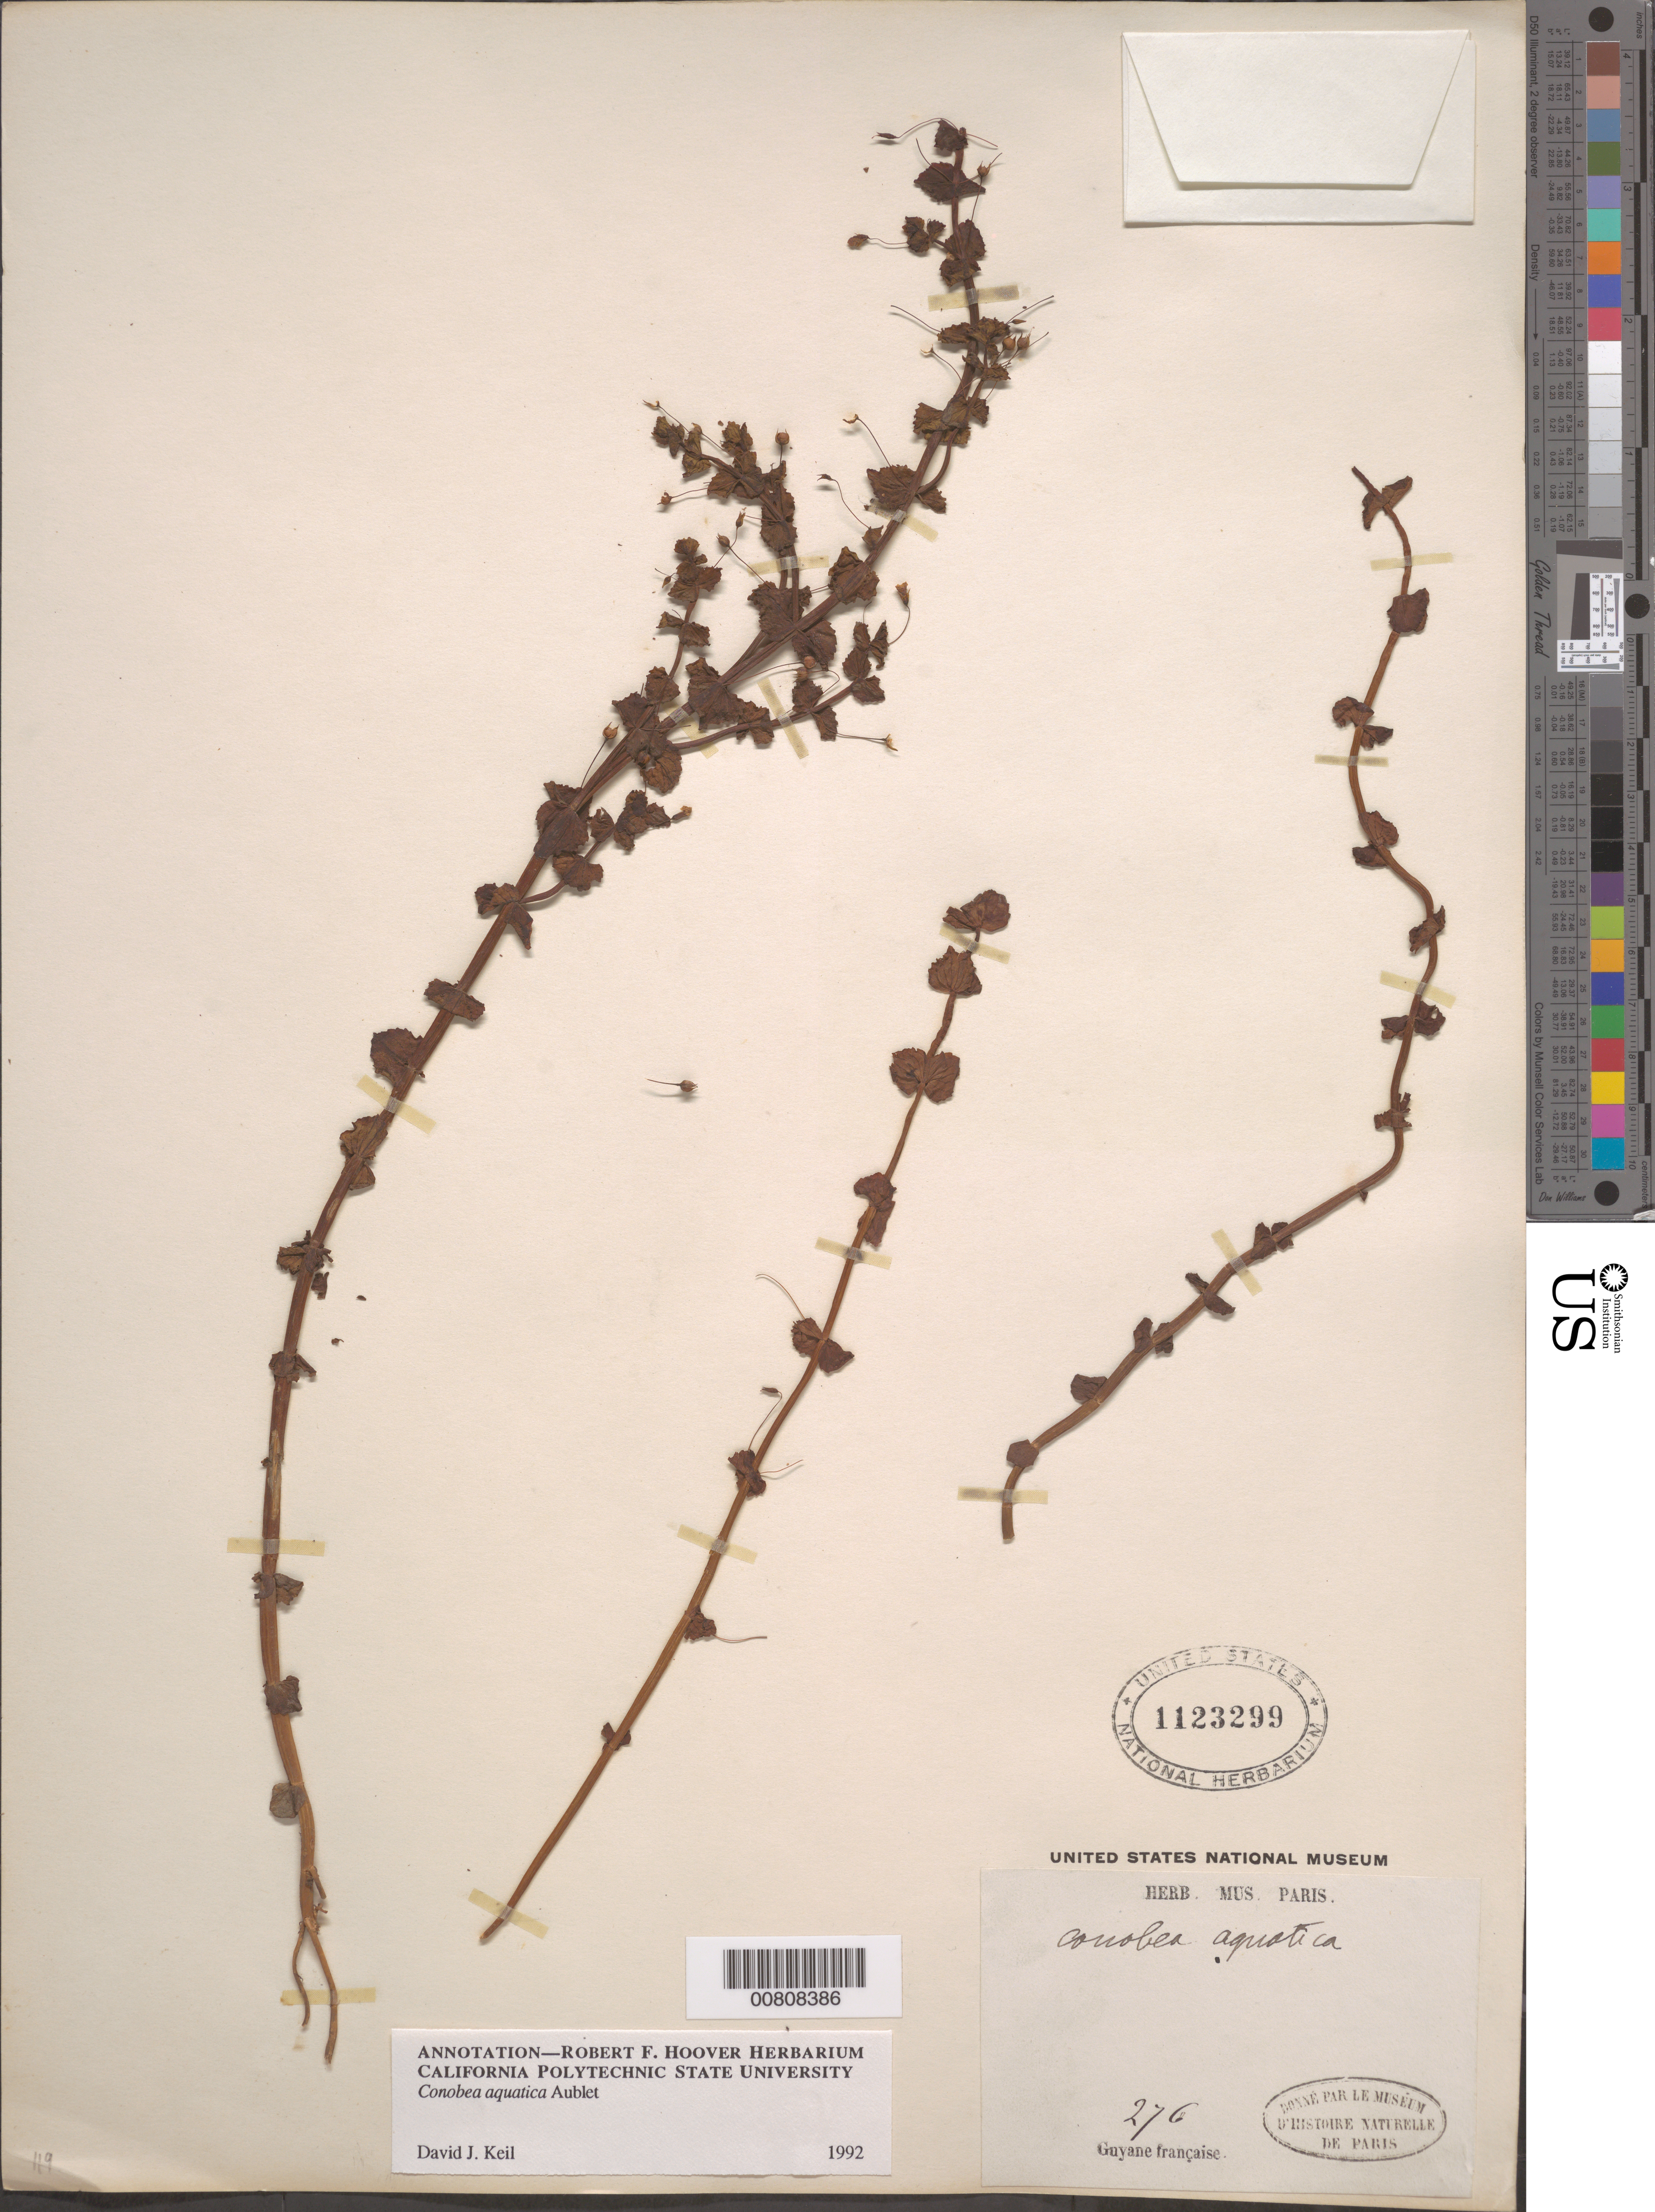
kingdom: Plantae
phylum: Tracheophyta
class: Magnoliopsida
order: Lamiales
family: Plantaginaceae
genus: Conobea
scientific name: Conobea aquatica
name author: Aubl.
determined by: Keil, D. J.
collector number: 276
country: French Guiana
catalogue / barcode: US 1123299